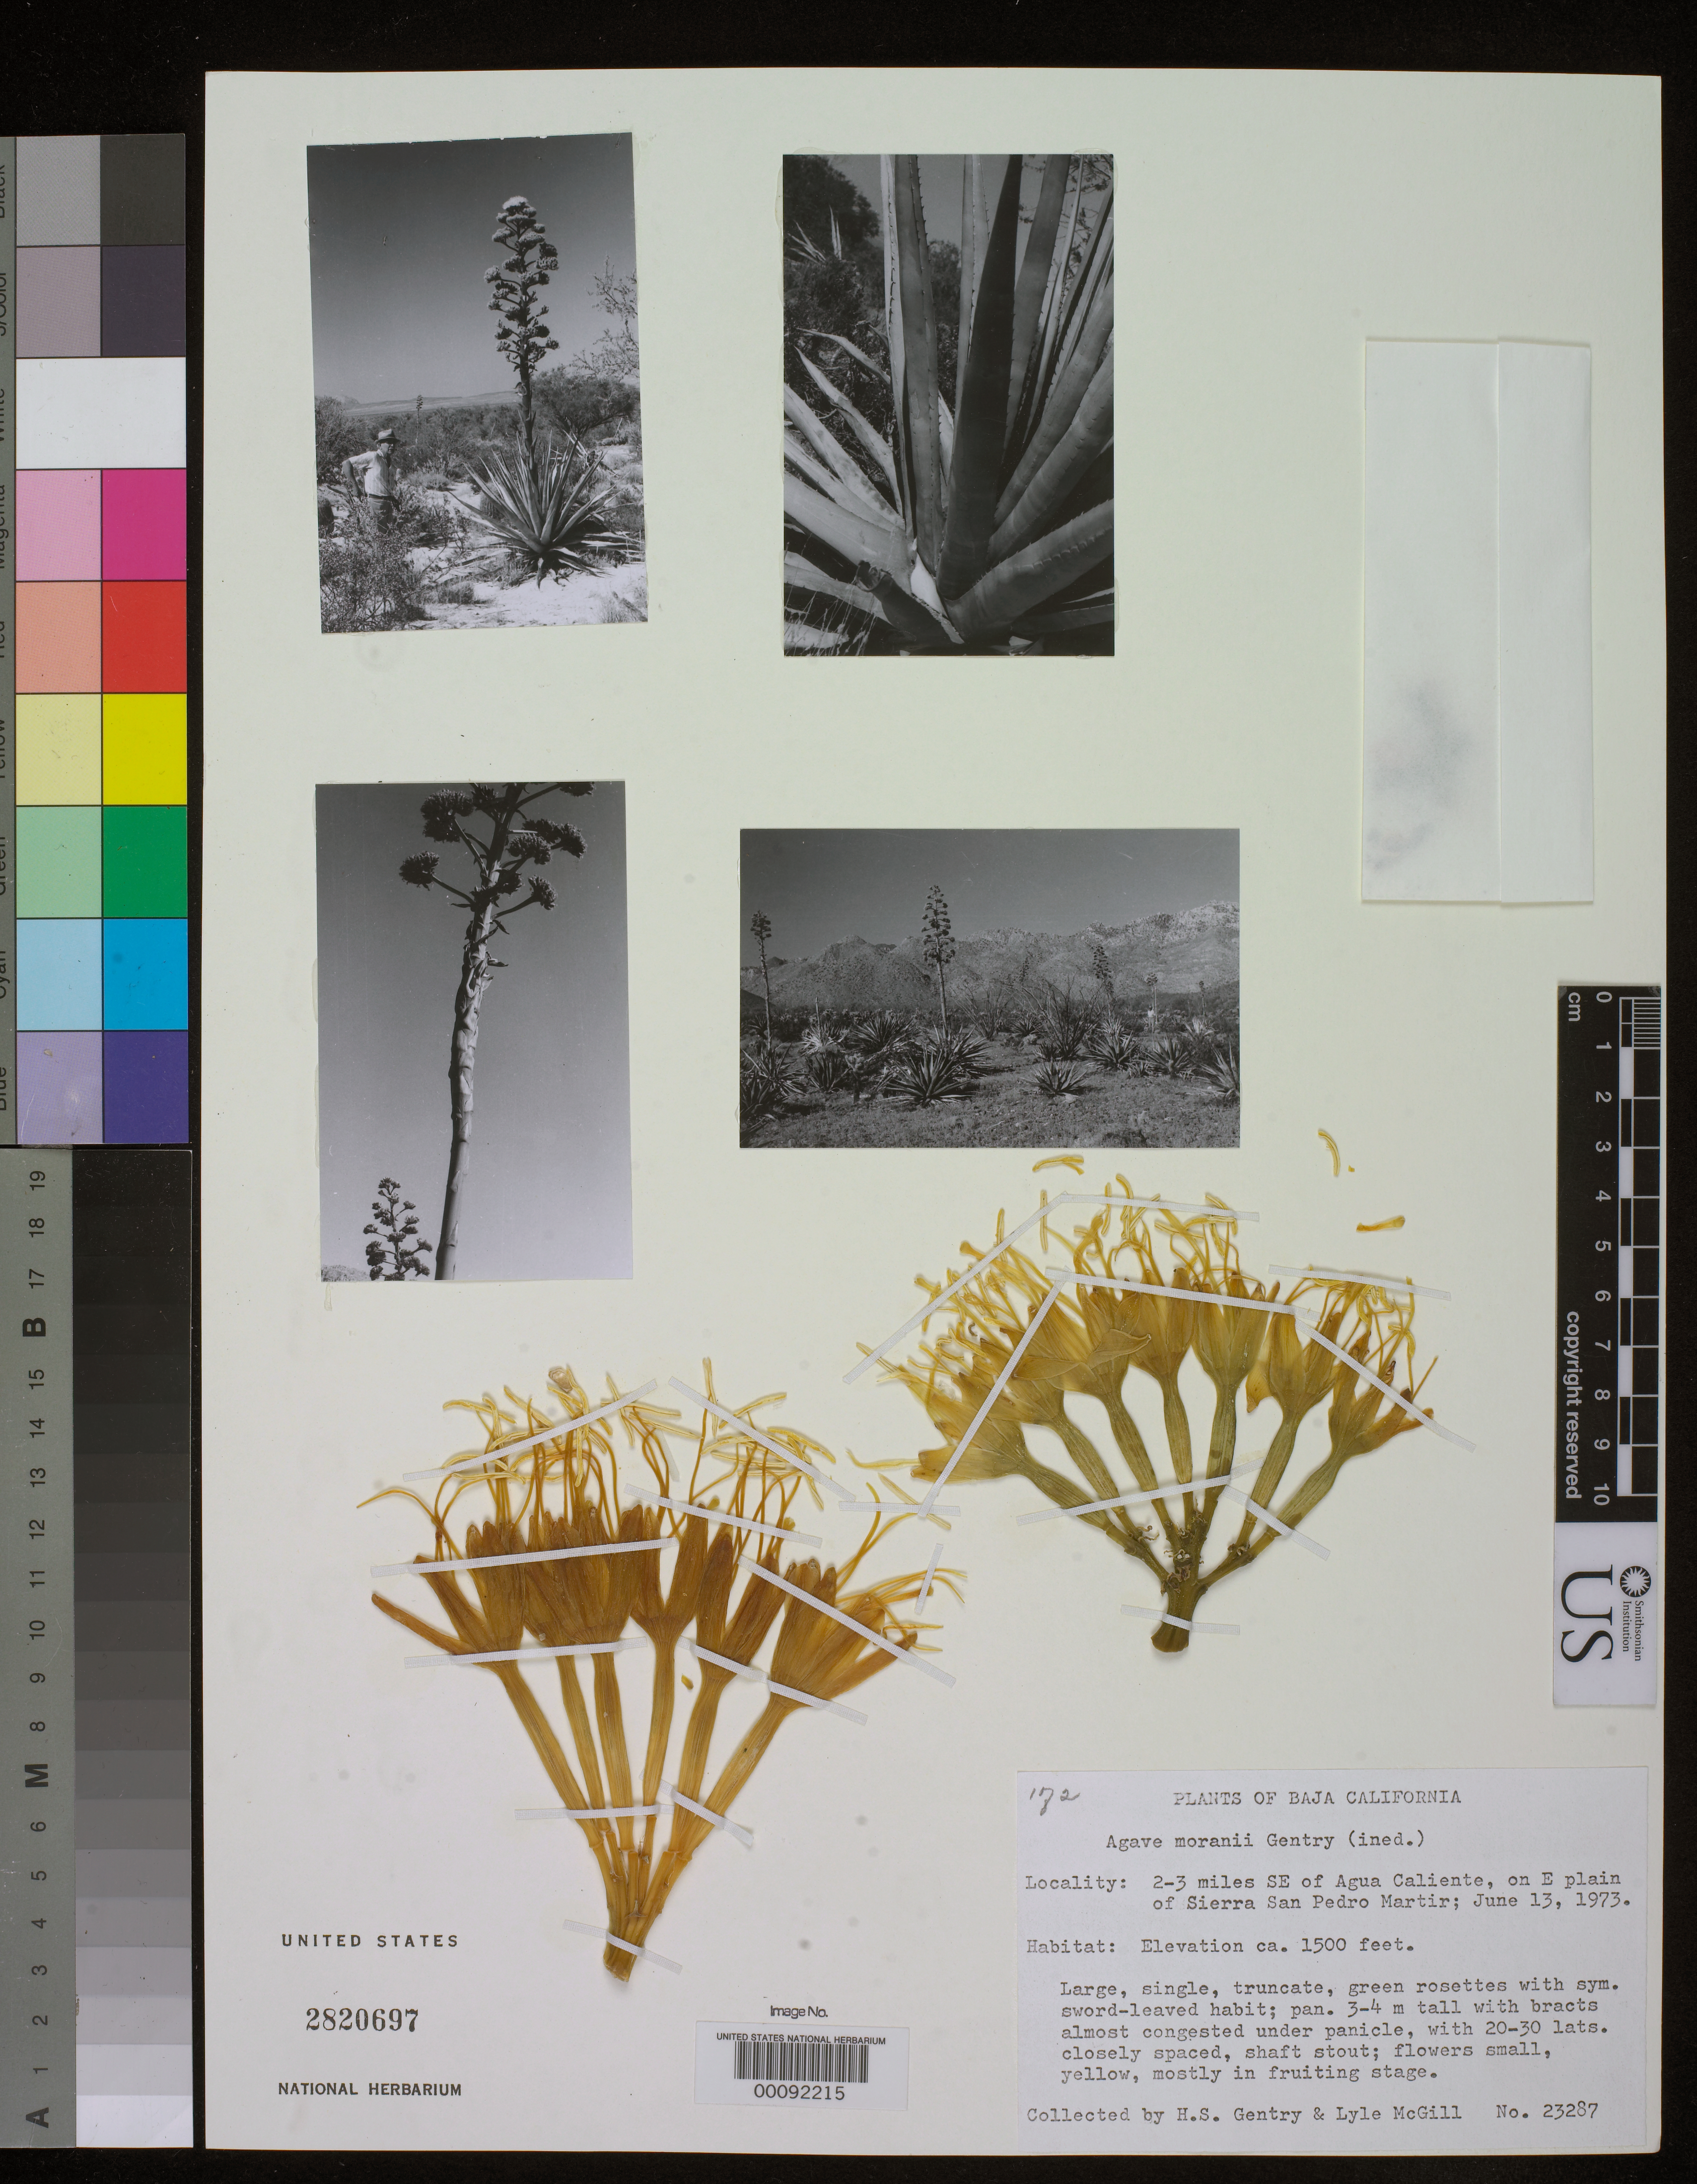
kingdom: Plantae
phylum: Tracheophyta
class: Liliopsida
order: Asparagales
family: Asparagaceae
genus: Agave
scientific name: Agave moranii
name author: Gentry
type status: Holotype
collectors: H. S. Gentry & L. McGill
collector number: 23287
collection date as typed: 13 Jun 1973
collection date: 1973-06-13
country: Mexico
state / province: Baja California Norte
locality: Aqua Caliente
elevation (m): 457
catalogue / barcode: US 2820697